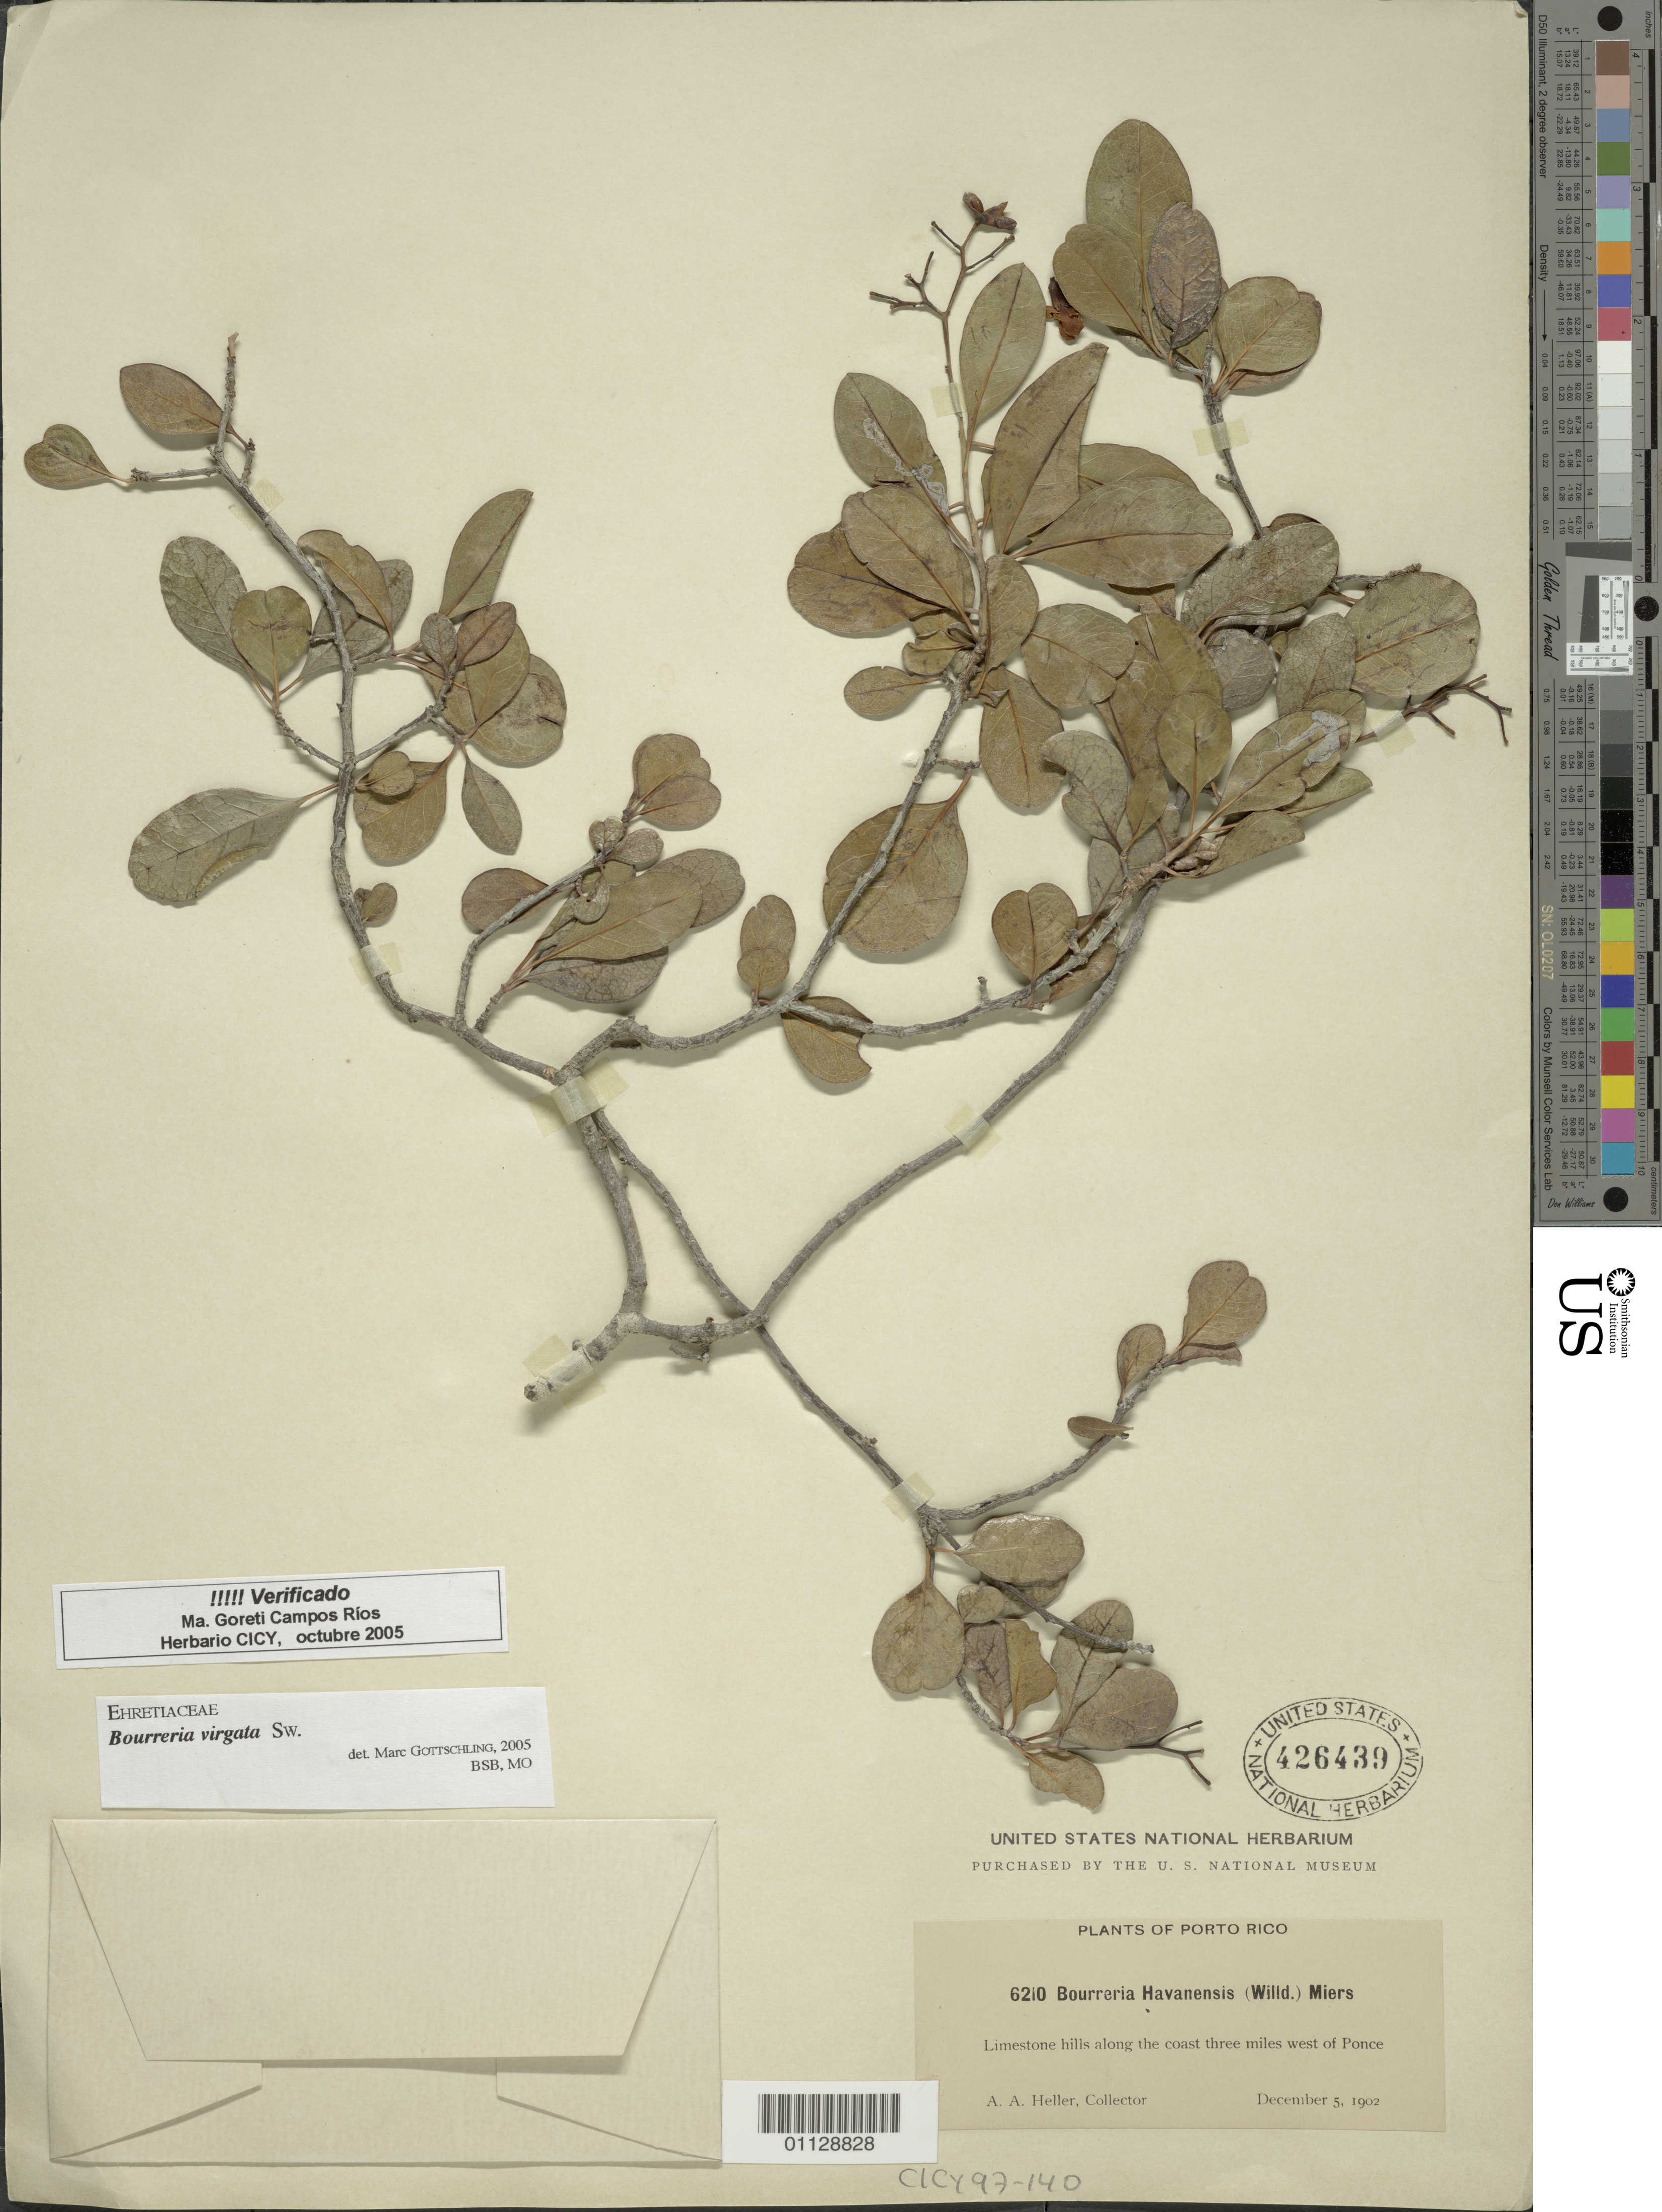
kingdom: Plantae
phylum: Tracheophyta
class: Magnoliopsida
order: Boraginales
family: Ehretiaceae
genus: Bourreria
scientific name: Bourreria virgata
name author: (Sw.) G. Don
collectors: A. A. Heller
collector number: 6210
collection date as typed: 05 Dec 1902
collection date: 1902-12-05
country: Puerto Rico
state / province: Ponce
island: Puerto Rico I.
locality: Limestone hills along the coast three miles west of Ponce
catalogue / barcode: US 426439